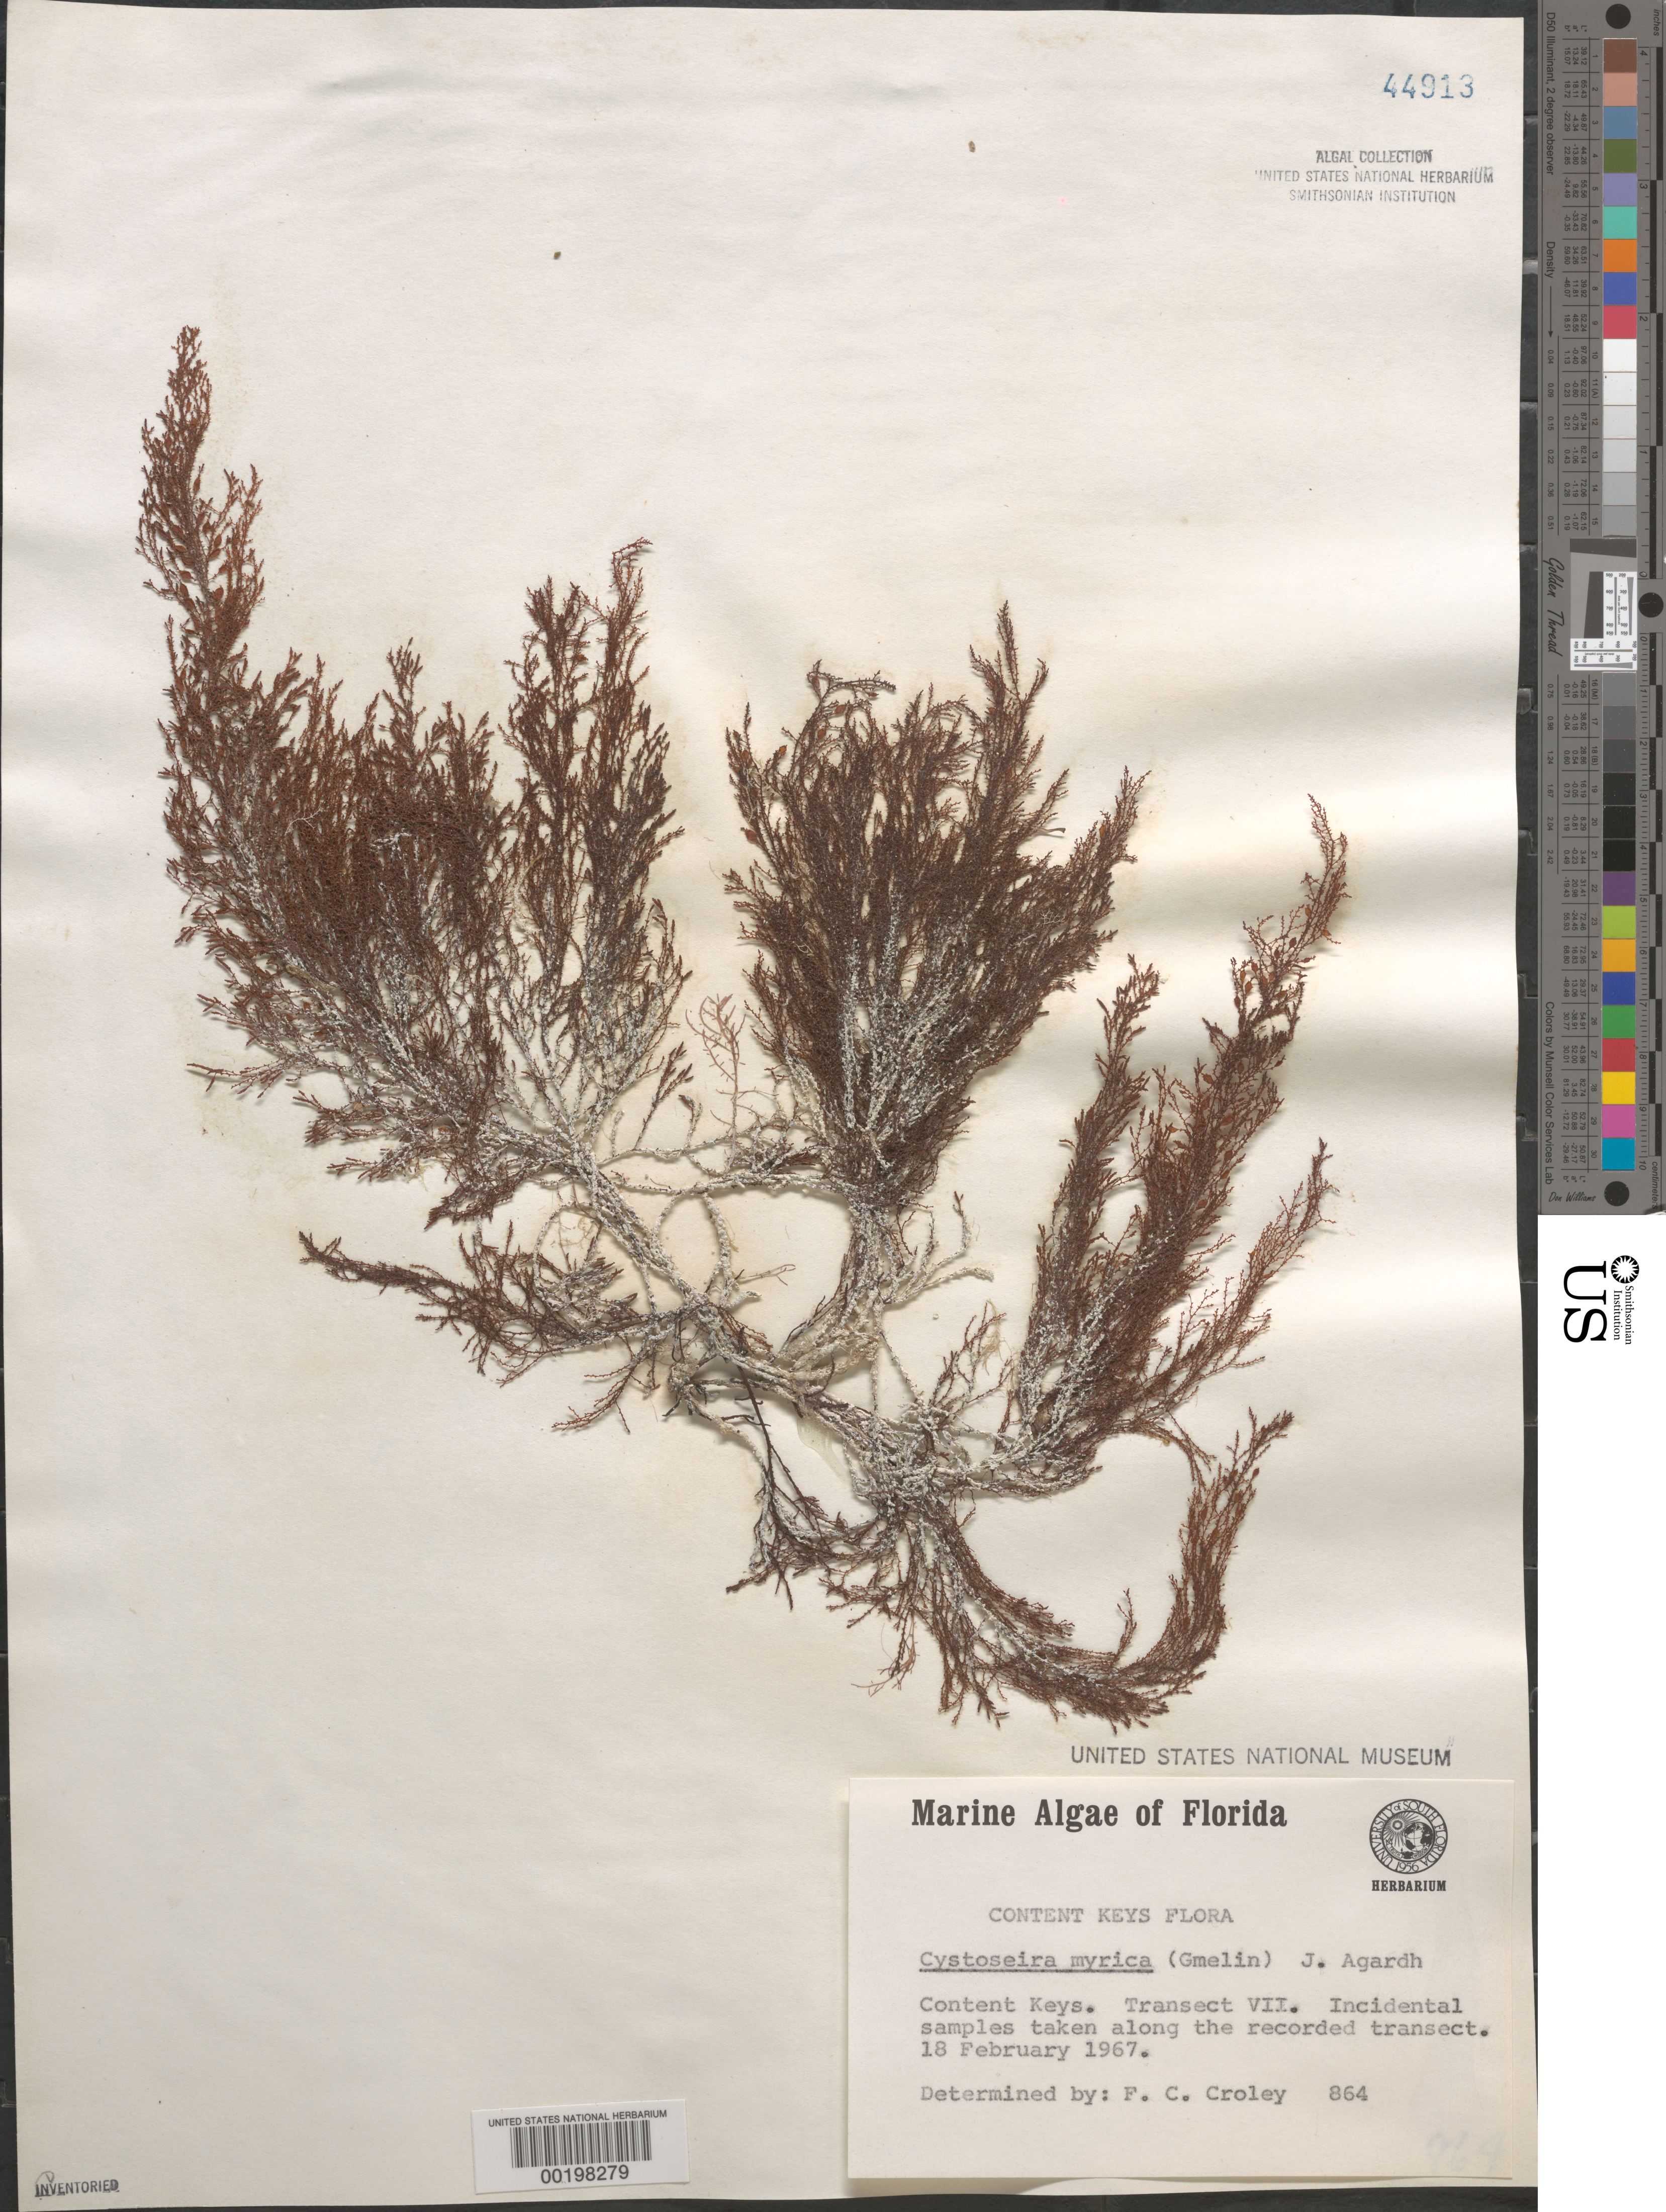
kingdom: Chromista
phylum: Ochrophyta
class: Phaeophyceae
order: Fucales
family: Sargassaceae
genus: Cystoseira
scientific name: Cystoseira myrica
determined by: Croley, F. C.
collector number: FCC 864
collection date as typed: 18 Feb 1967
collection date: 1967-02-18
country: United States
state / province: Florida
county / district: Monroe County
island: Content Keys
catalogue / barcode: US 44913